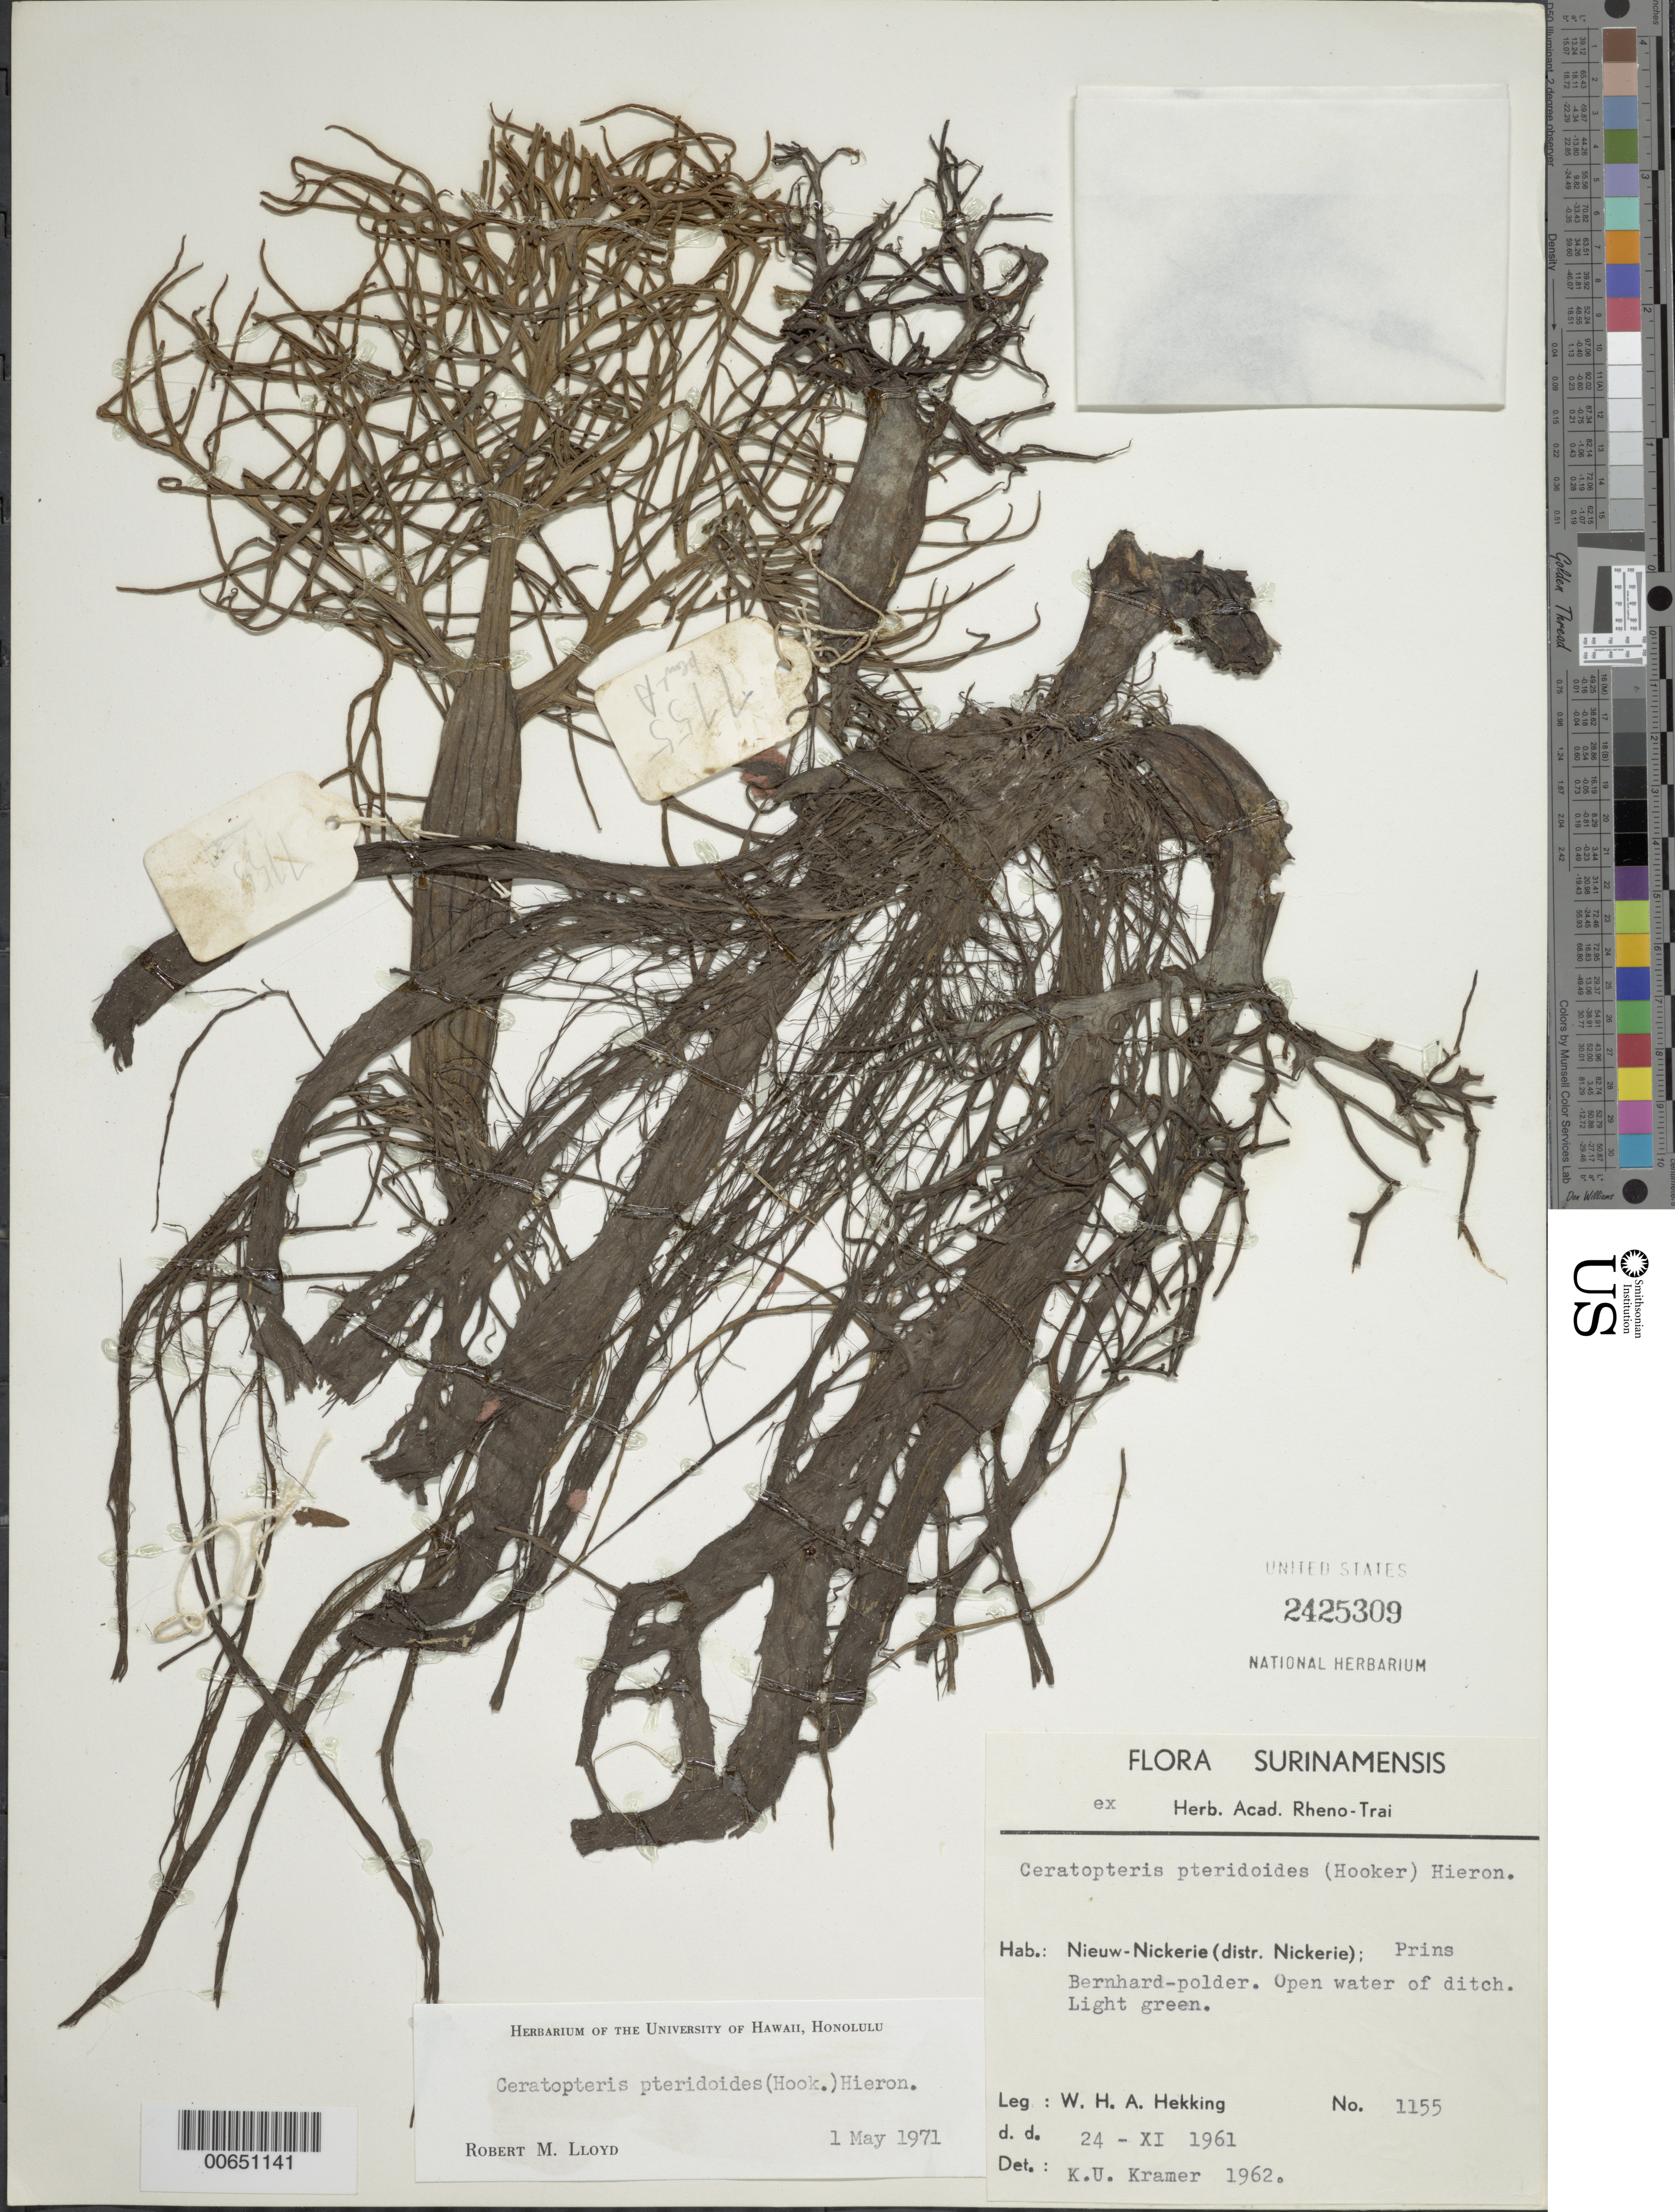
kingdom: Plantae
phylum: Tracheophyta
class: Polypodiopsida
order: Polypodiales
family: Pteridaceae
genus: Ceratopteris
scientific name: Ceratopteris pteridioides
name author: (Hook.) Hieron.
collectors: W. H. A. Hekking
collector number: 1155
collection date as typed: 24-Nov-61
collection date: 1961-11-24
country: Suriname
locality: Nieuw Nickerie, Bernhard Polder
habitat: Open water of ditch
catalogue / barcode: US 2425309